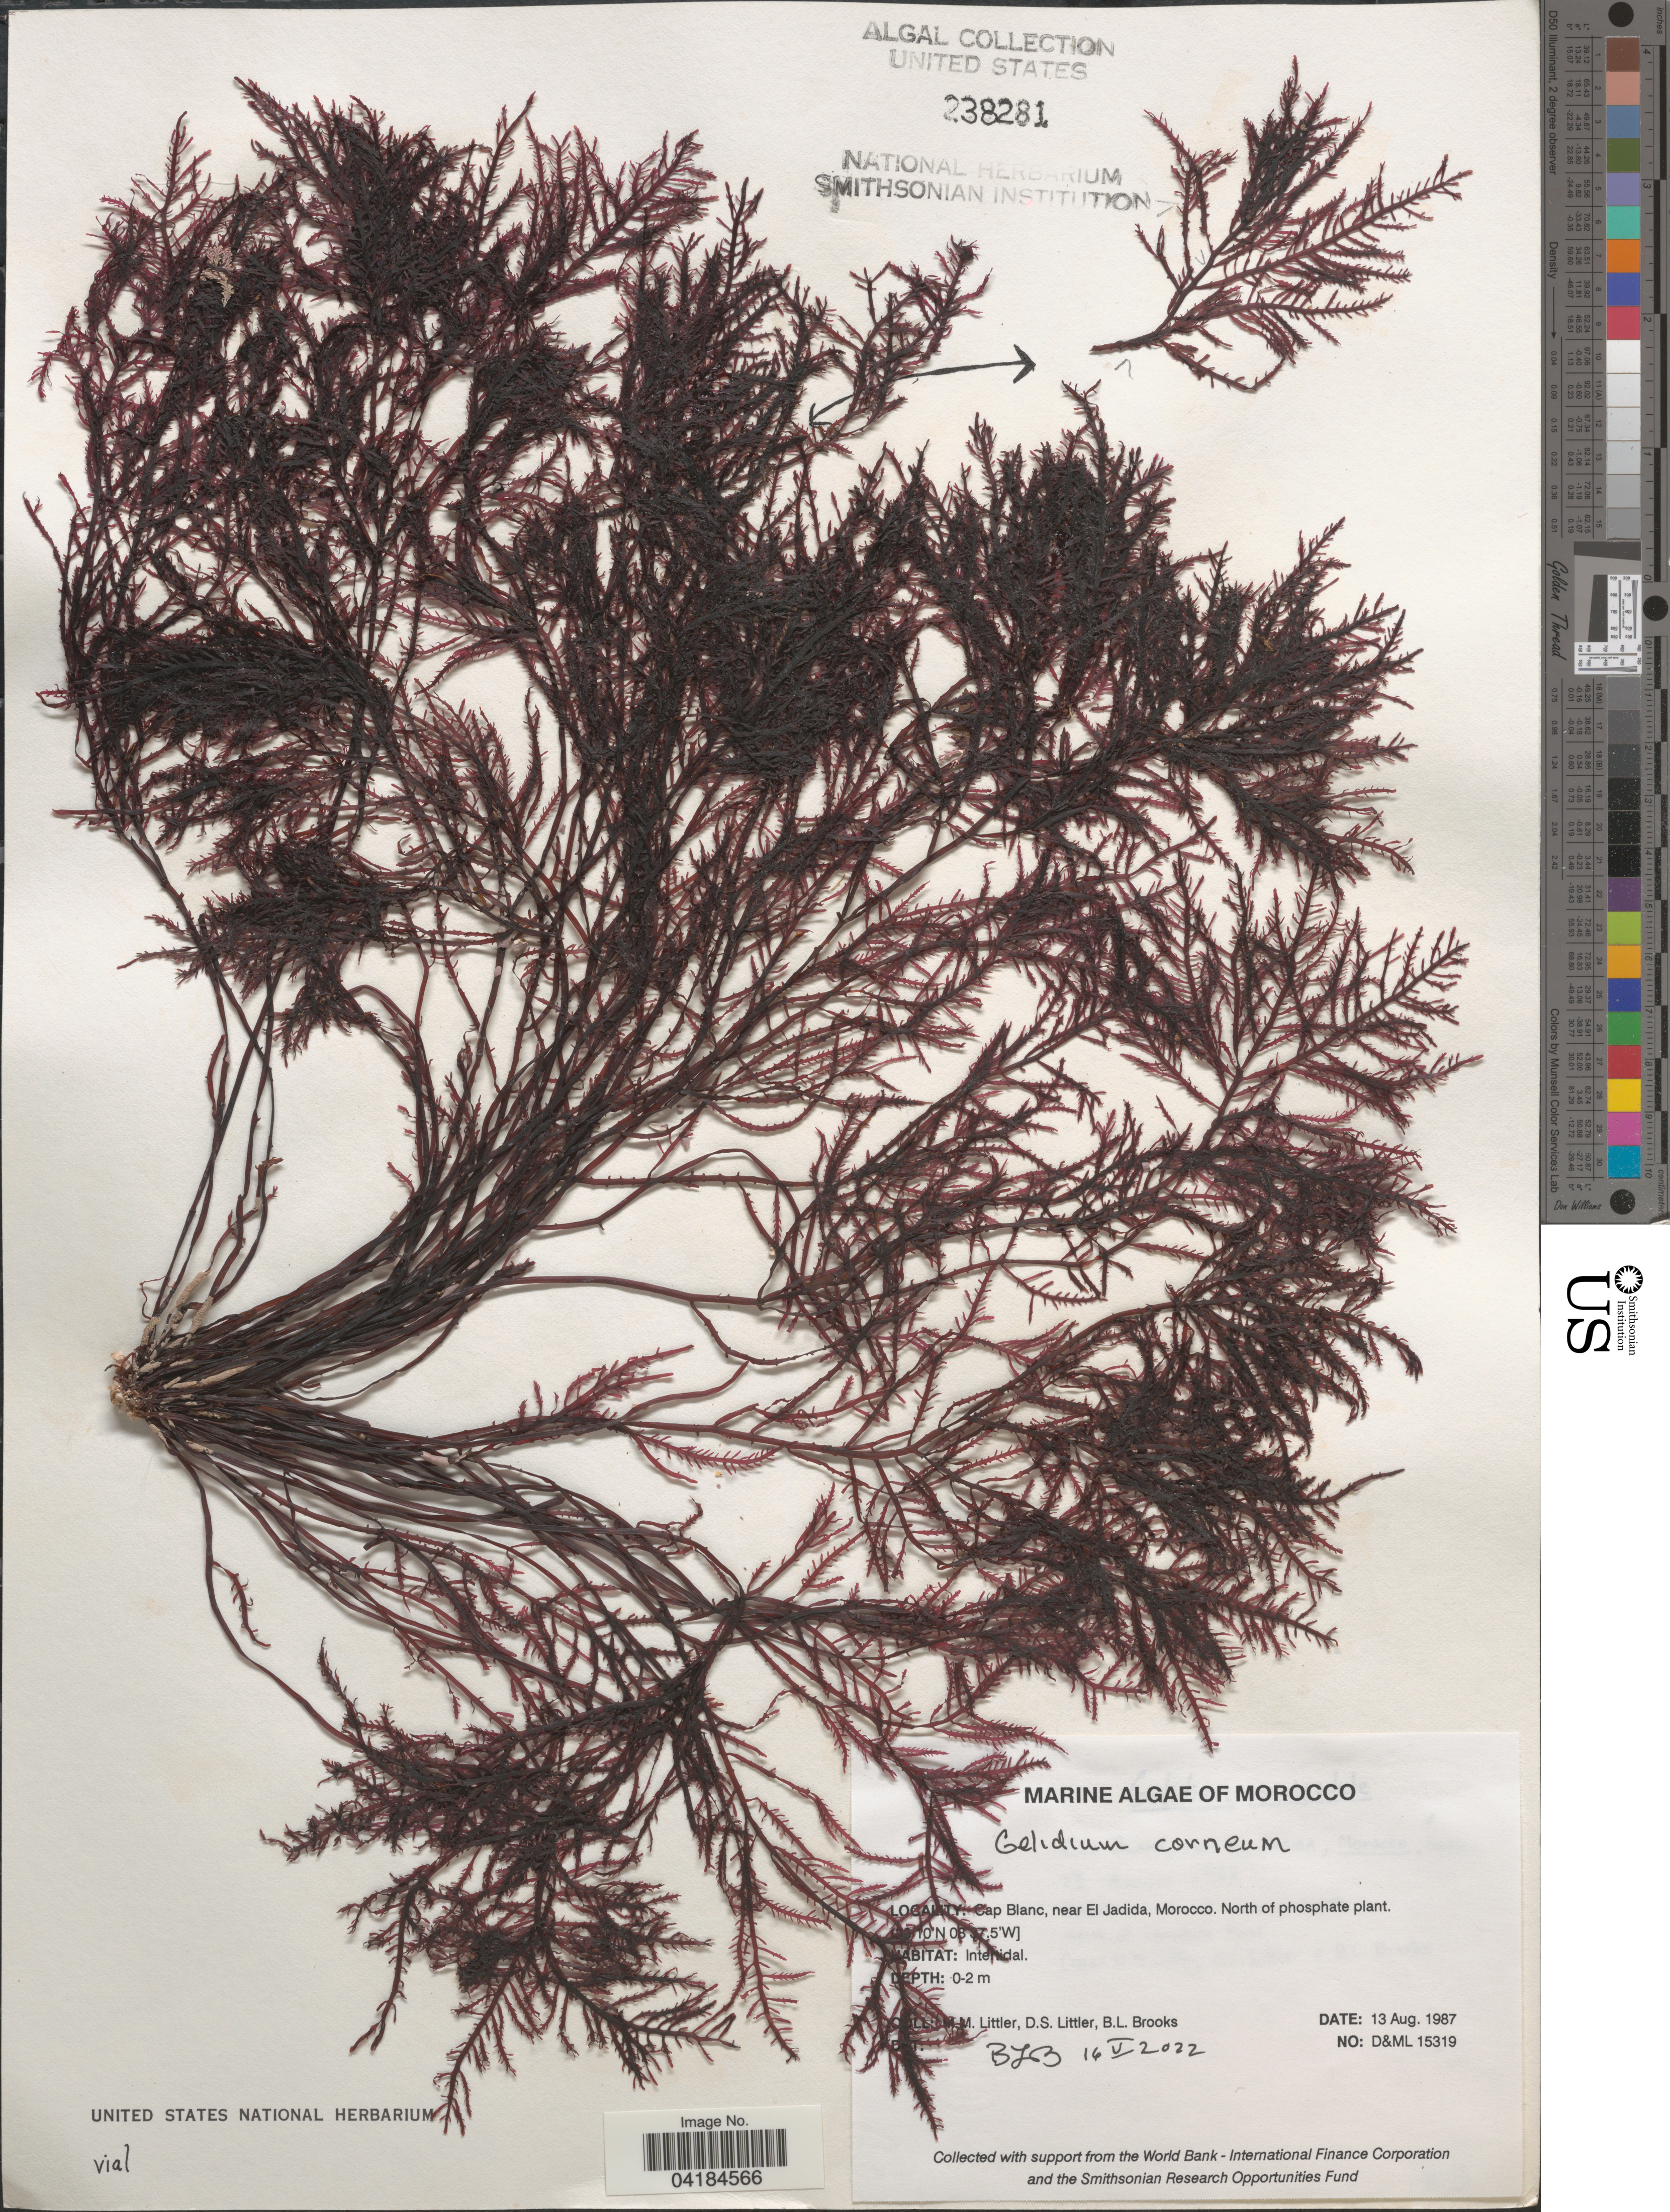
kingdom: Plantae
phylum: Rhodophyta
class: Florideophyceae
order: Gelidiales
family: Gelidiaceae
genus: Gelidium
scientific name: Gelidium corneum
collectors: D. S. Littler & B. Brooks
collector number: D&ML15319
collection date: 1987-08-13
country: Morocco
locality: Cap Blanc, near El Jadida. North of phospate plant.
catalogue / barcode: US 238281